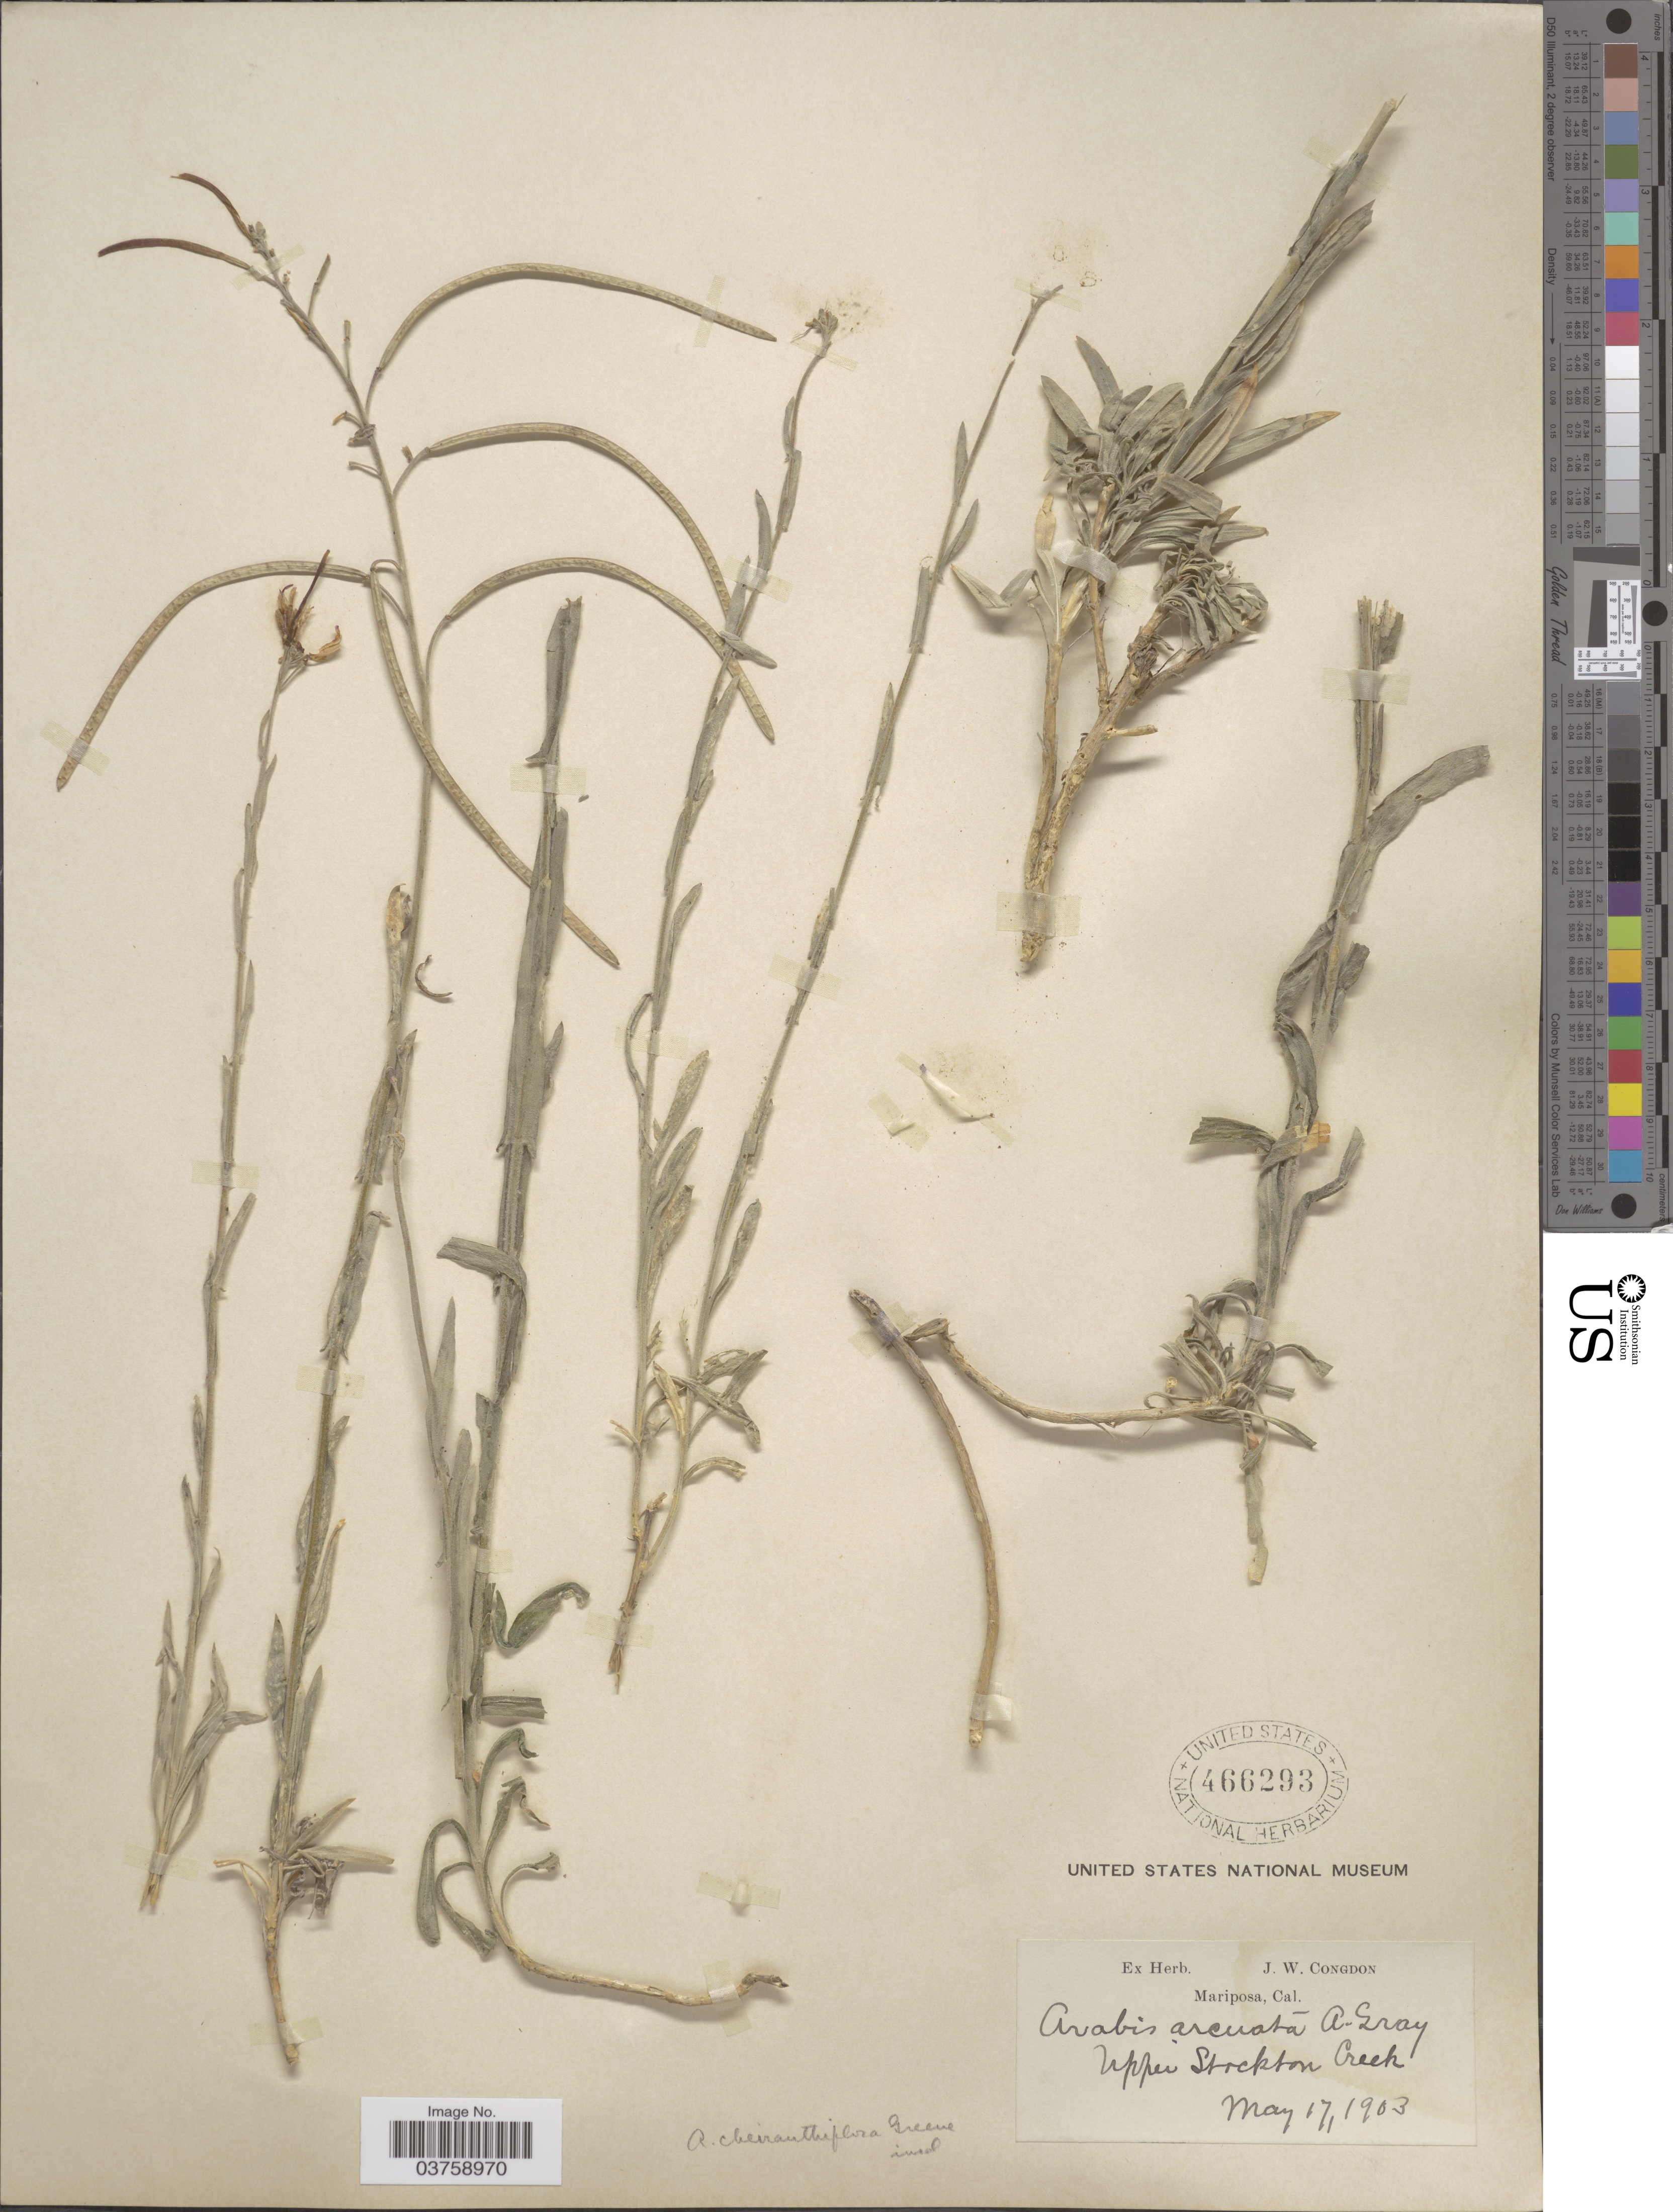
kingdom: Plantae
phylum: Tracheophyta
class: Magnoliopsida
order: Brassicales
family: Brassicaceae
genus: Arabis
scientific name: Arabis sparsiflora var. arcuata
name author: (Nutt.) Rollins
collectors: ex herb. J. W. Congdon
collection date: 1903-05-17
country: United States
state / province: California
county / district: Mariposa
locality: Mariposa. Upper Stockton Creek.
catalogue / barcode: US 466293